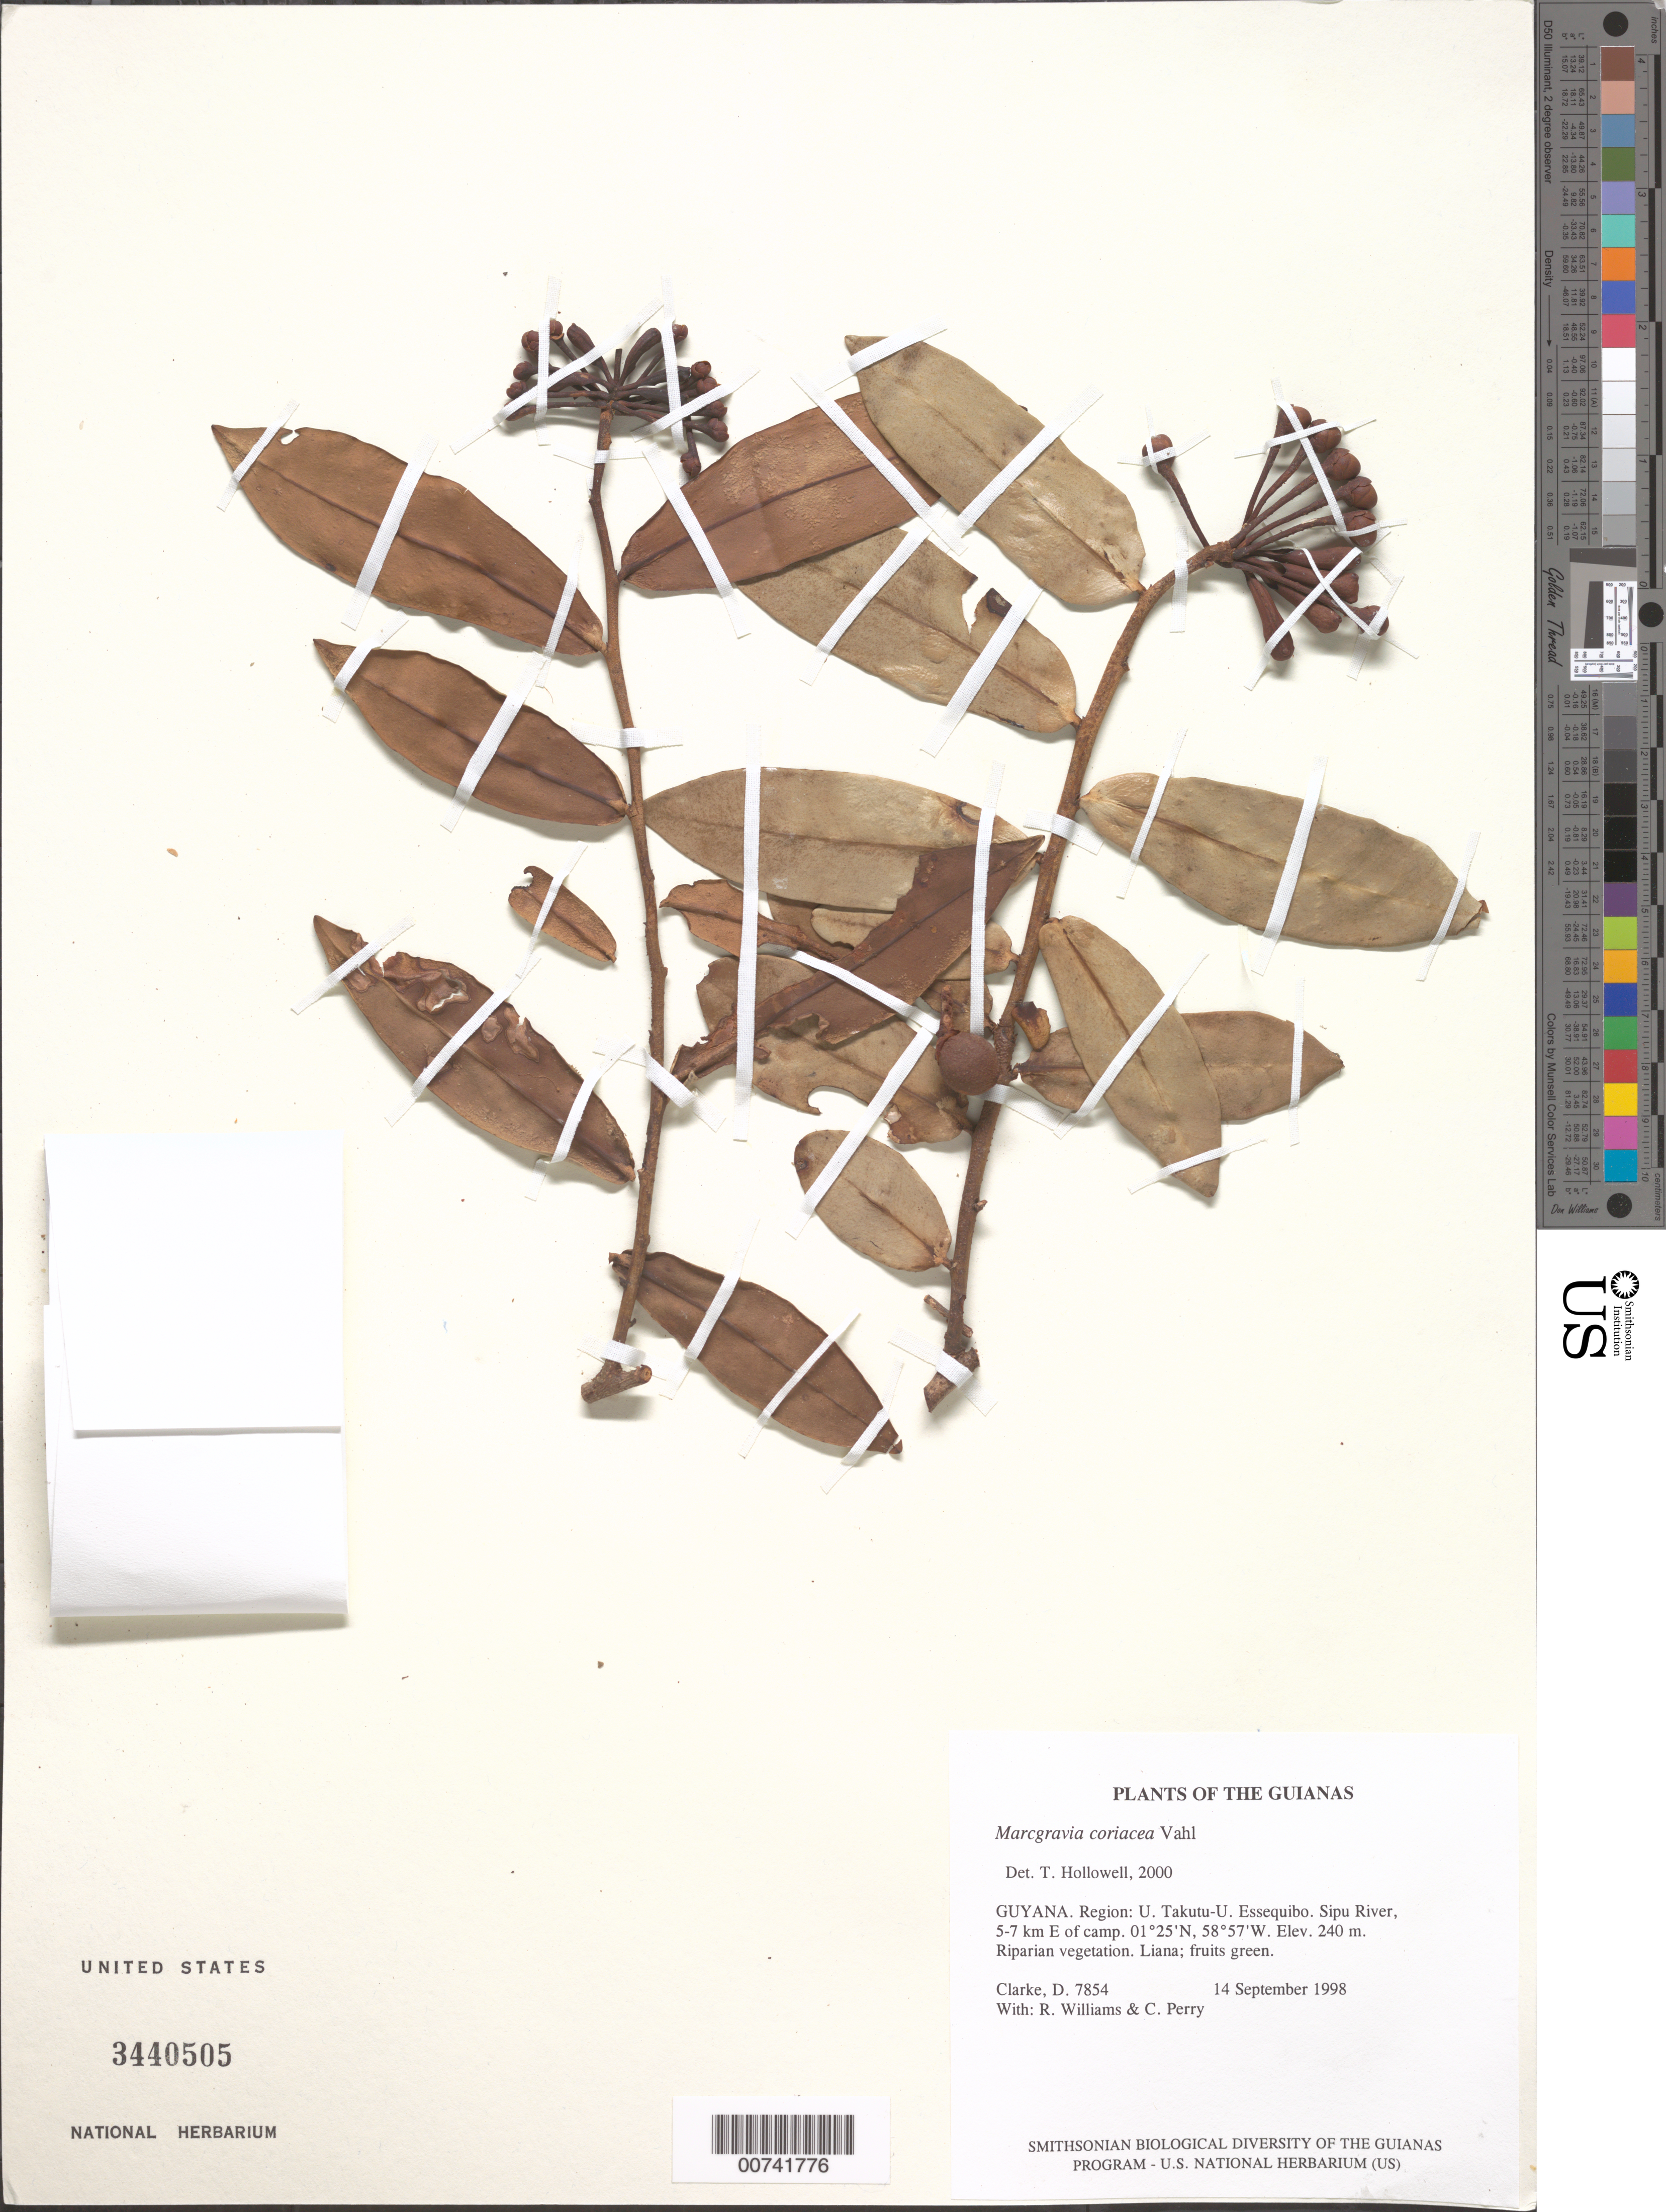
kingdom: Plantae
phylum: Tracheophyta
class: Magnoliopsida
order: Ericales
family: Marcgraviaceae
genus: Marcgravia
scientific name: Marcgravia coriacea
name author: Vahl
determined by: Hollowell, T. H., (BOT), Smithsonian Institution - National Museum of Natural History (UNITED STATES)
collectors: H. D. Clarke, R. Williams & C. Perry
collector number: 7854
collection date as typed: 14 September 1998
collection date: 1998-09-14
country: Guyana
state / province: U. Takutu-U. Essequibo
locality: Sipu River, 5-7 km E of camp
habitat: Riparian vegetation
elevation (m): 240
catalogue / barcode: US 3440505